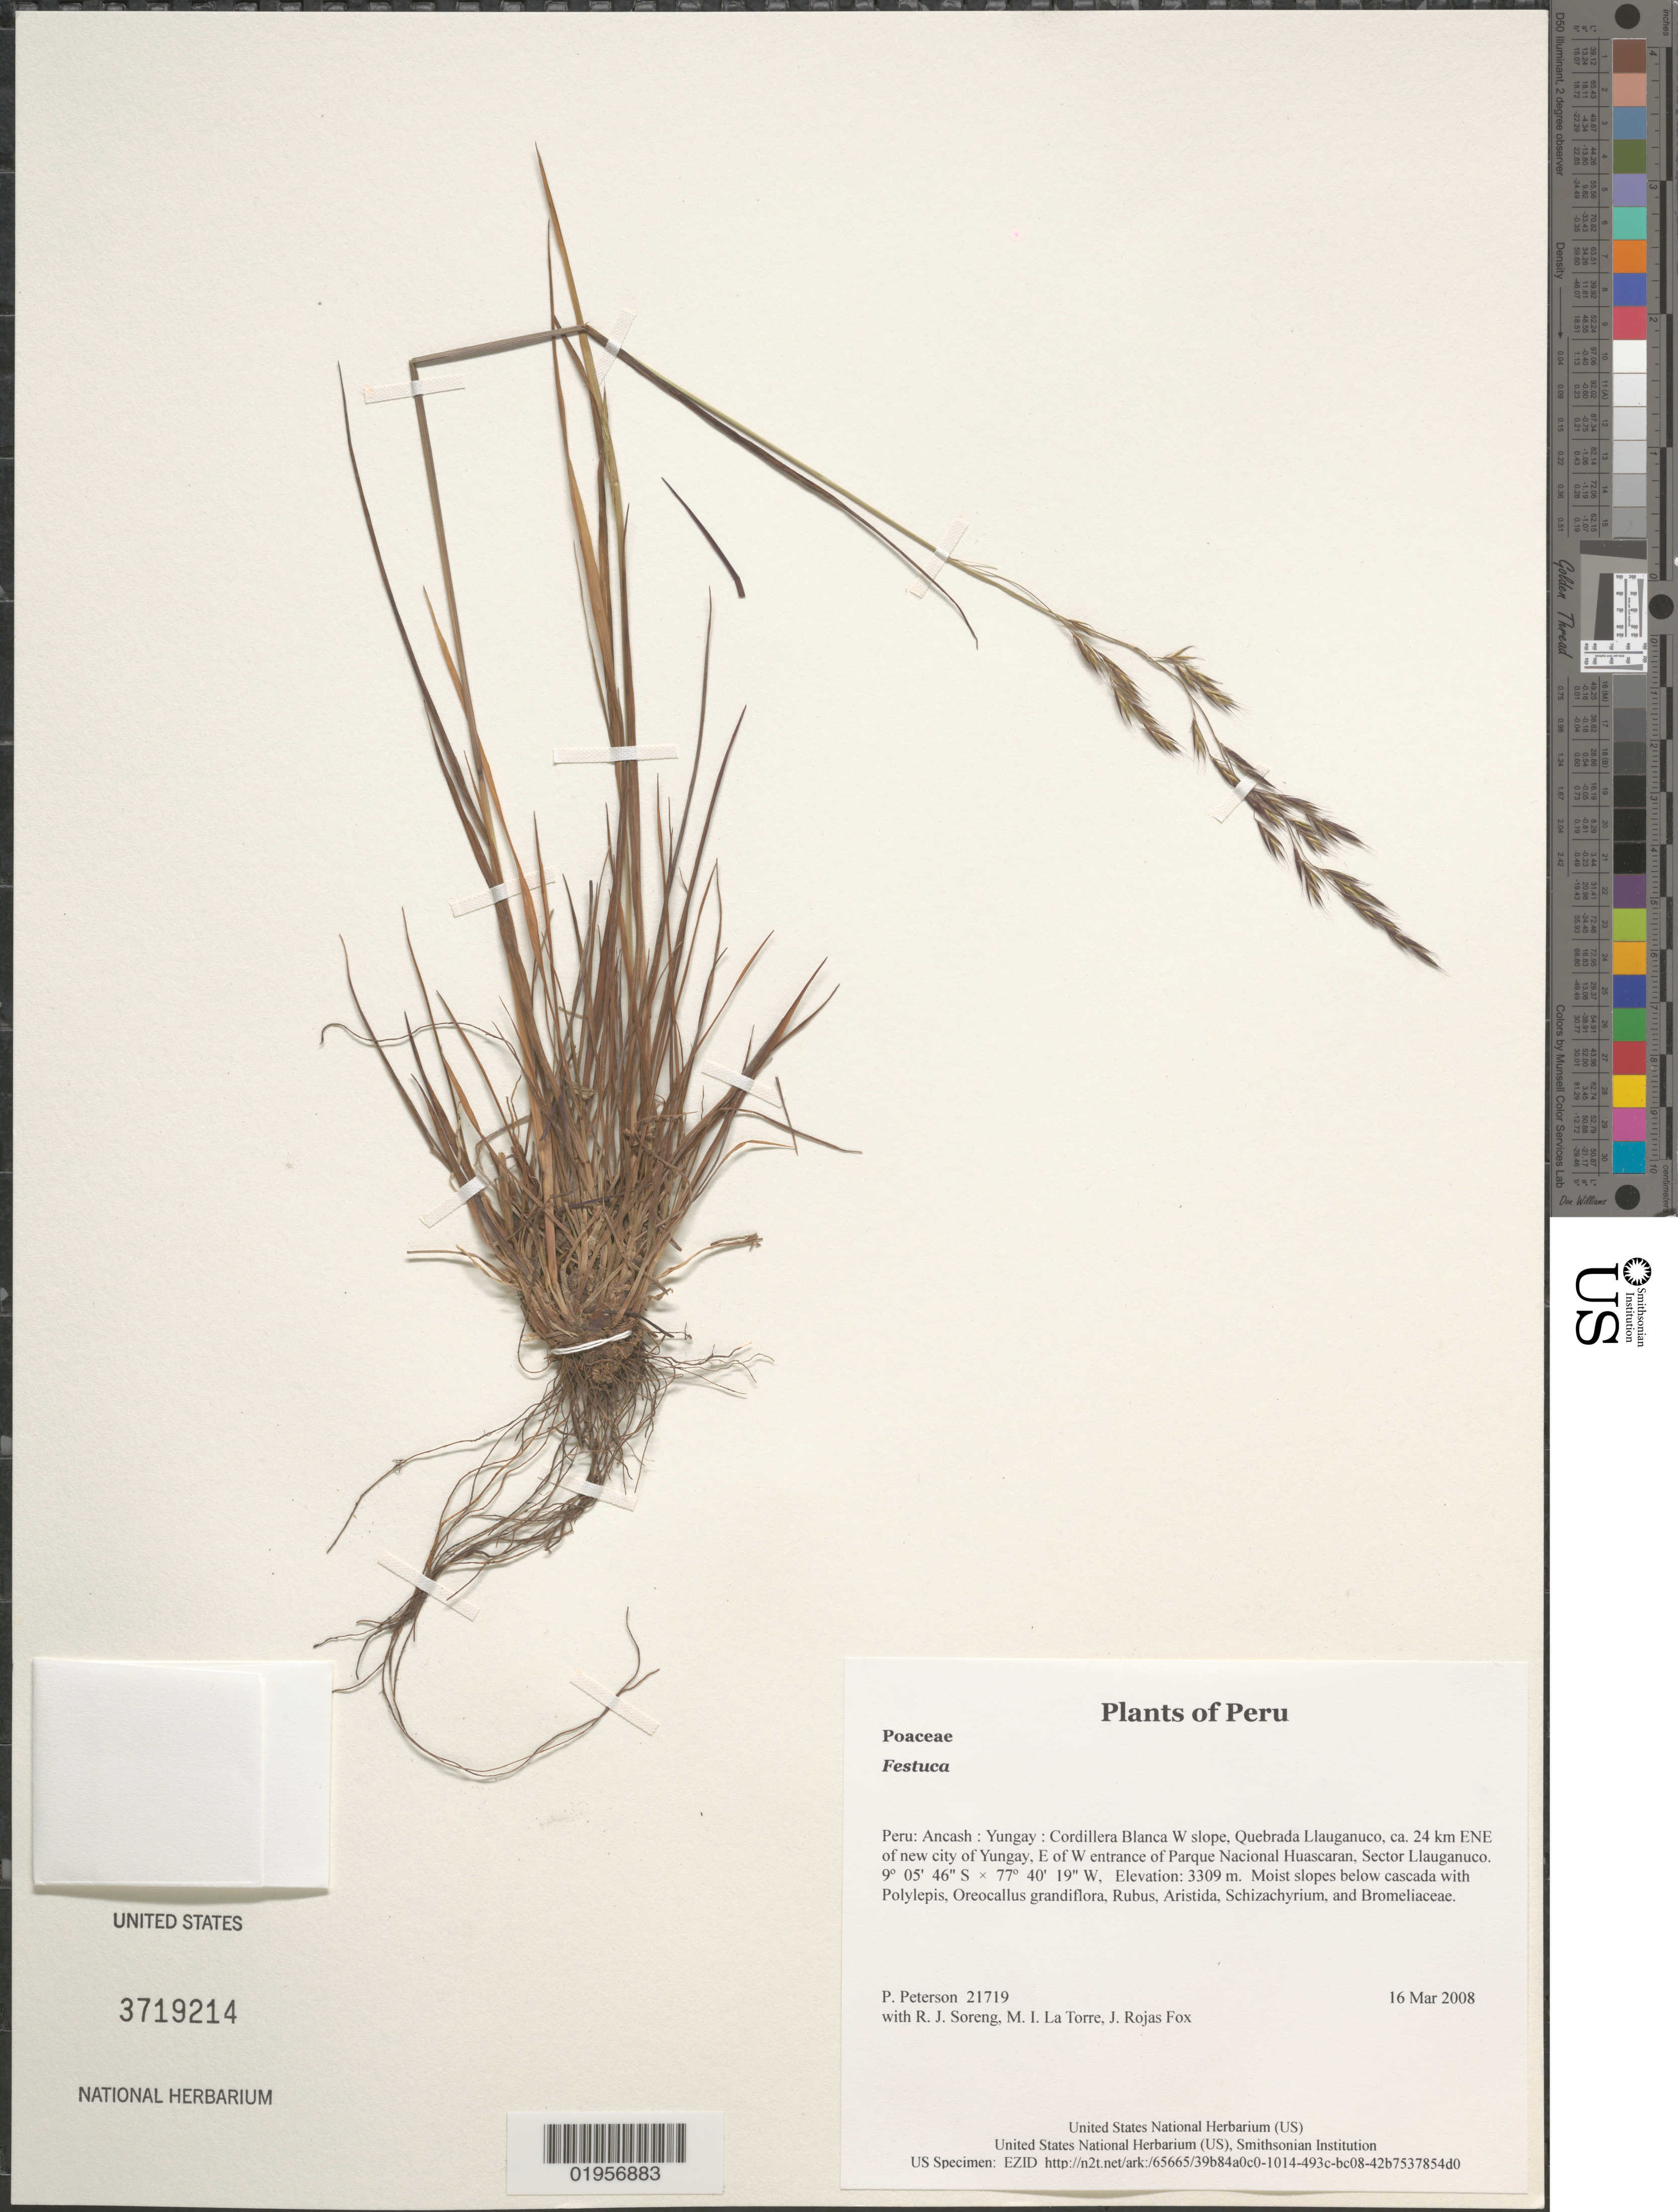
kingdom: Plantae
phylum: Tracheophyta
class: Liliopsida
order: Poales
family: Poaceae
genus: Festuca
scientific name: Festuca sp.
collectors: P. M. Peterson, R. J. Soreng, M. I. La Torre & J. Rojas Fox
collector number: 21719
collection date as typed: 16 Mar 2008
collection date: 2008-03-16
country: Peru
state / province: Ancash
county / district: Yungay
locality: Cordillera Blanca W slope, Quebrada Llauganuco, ca. 24 km ENE of new city of Yungay, E of W entrance of Parque Nacional Huascaran, Sector Llauganuco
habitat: Moist slopes below cascada with Polylepis, Oreocallus grandiflora, Rubus, Aristida, Schizachyrium, and Bromeliaceae.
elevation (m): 3309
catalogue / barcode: US 3719214